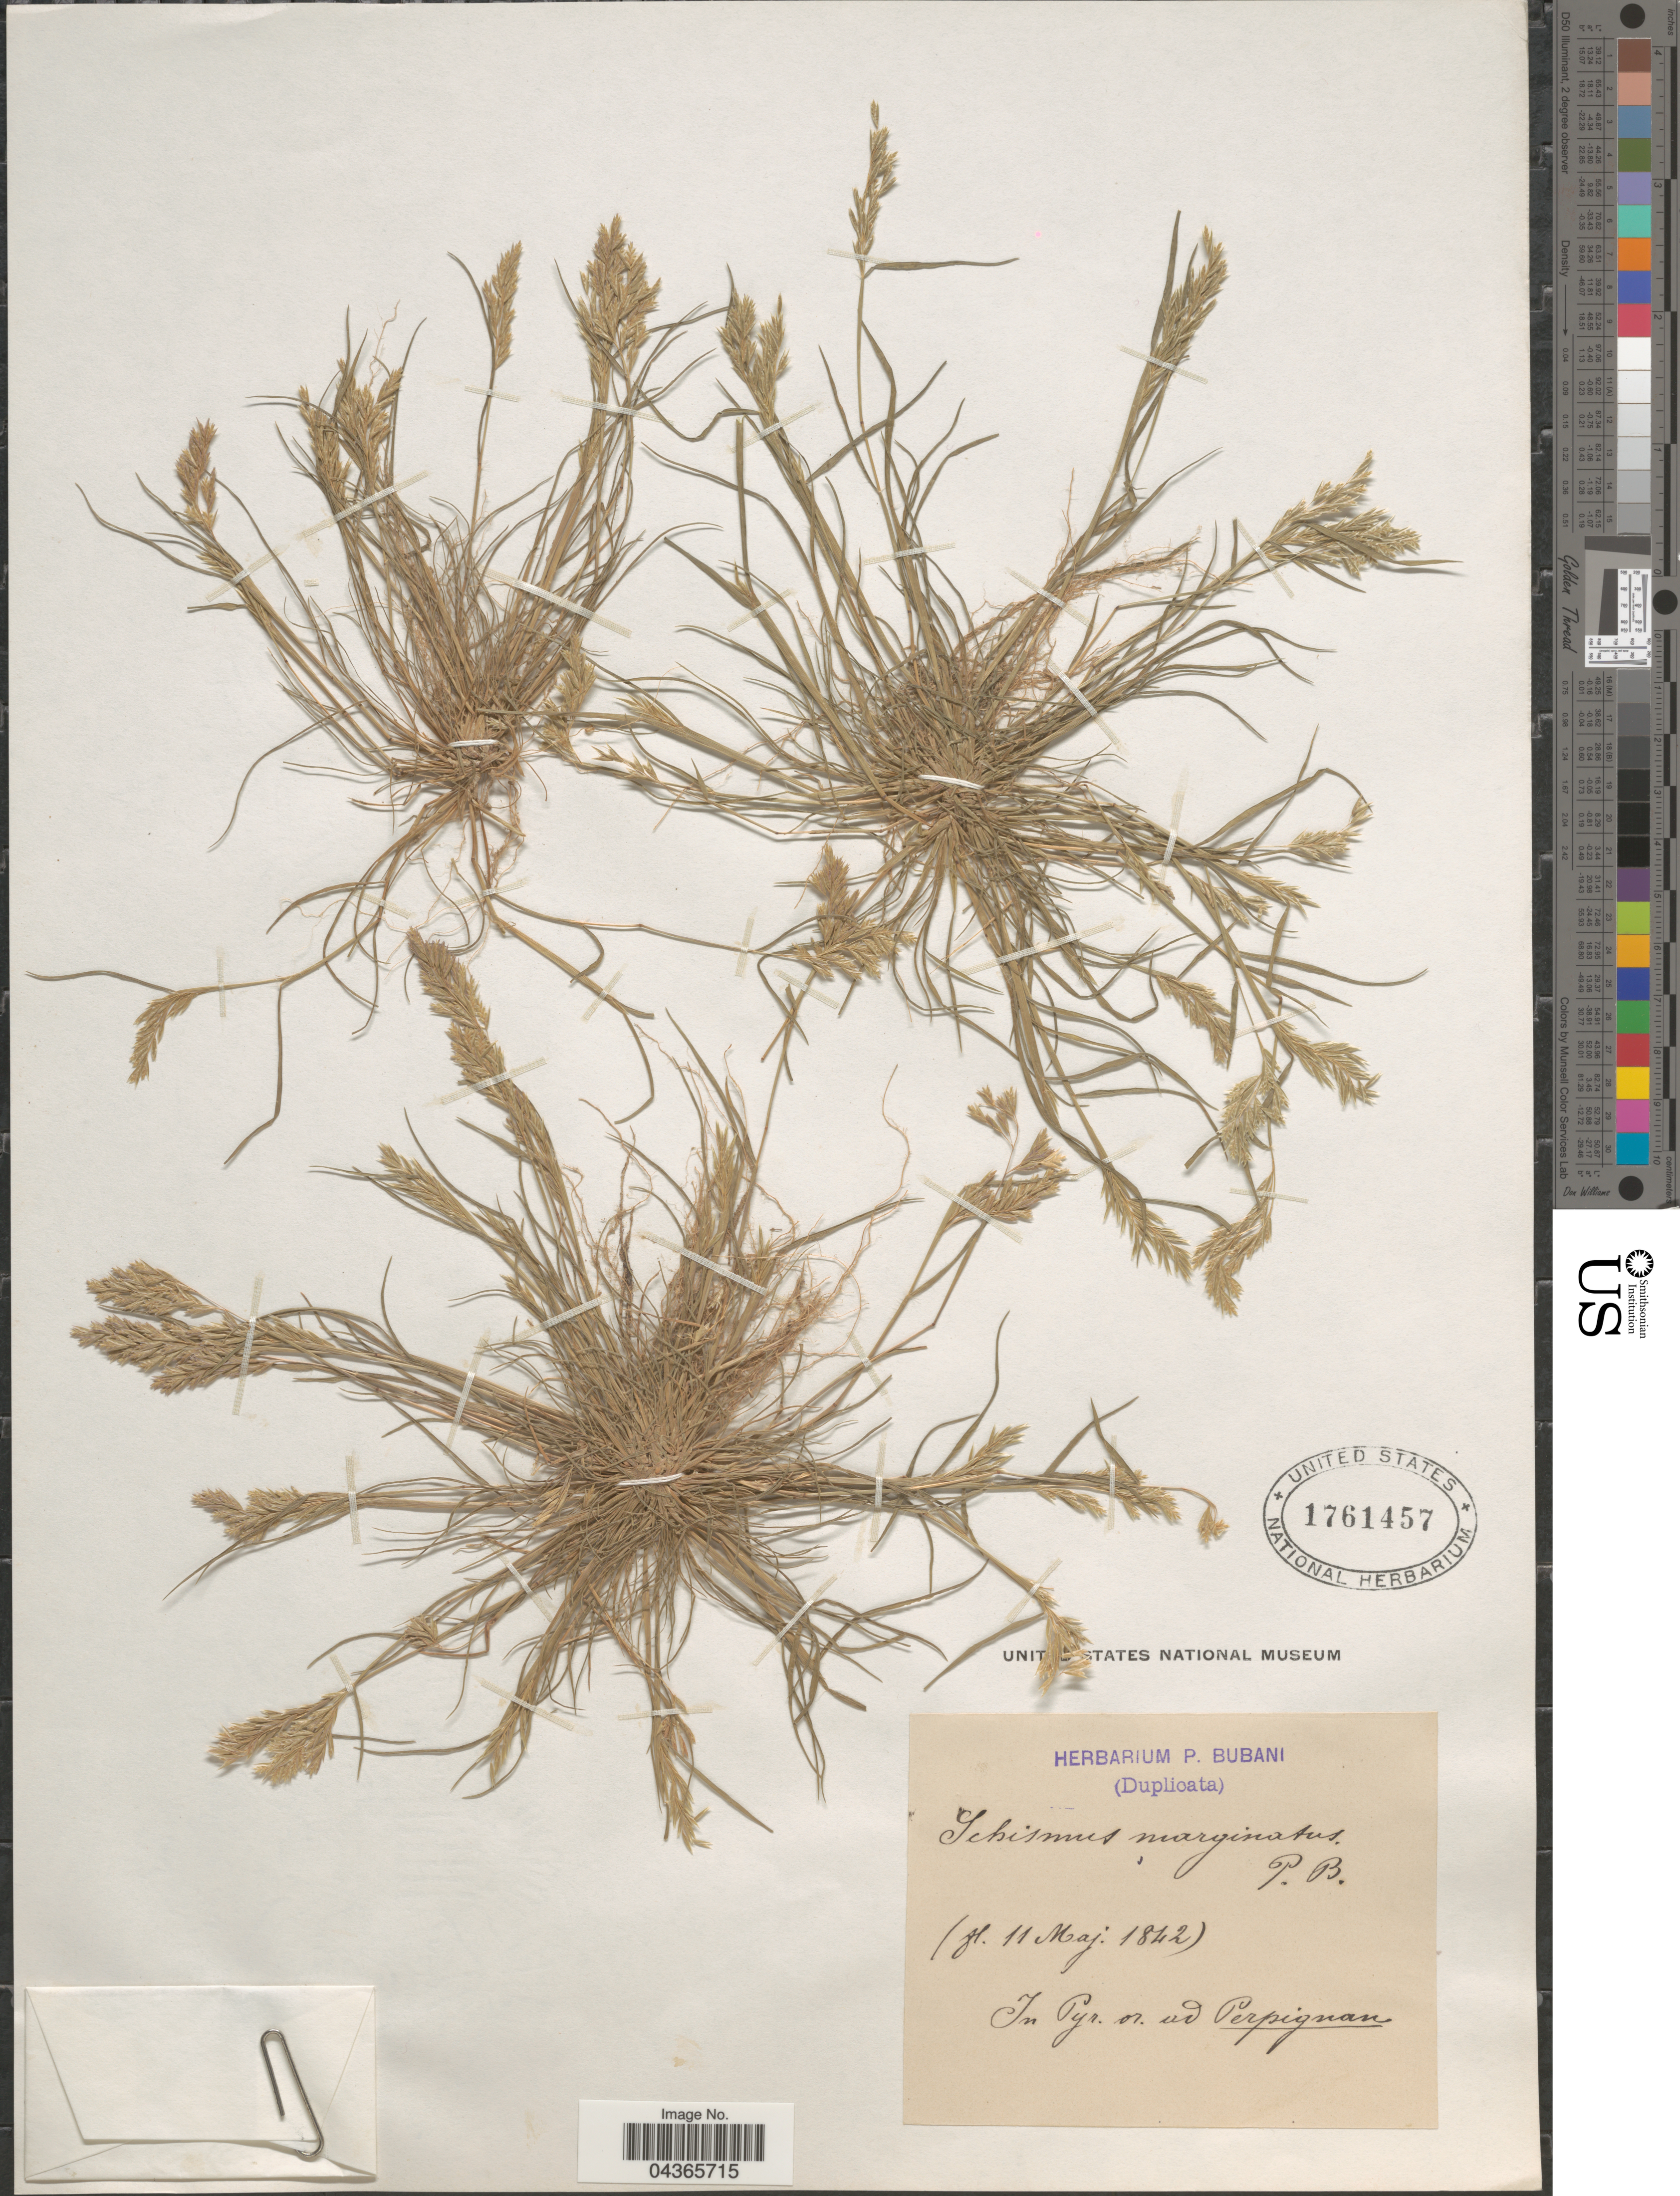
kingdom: Plantae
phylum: Tracheophyta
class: Liliopsida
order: Poales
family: Poaceae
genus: Schismus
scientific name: Schismus barbatus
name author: (L.) Thell.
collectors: ex herb. P. Bubani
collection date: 1842-05-11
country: France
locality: In Pyr. or. ad Perpignan.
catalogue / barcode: US 1761457